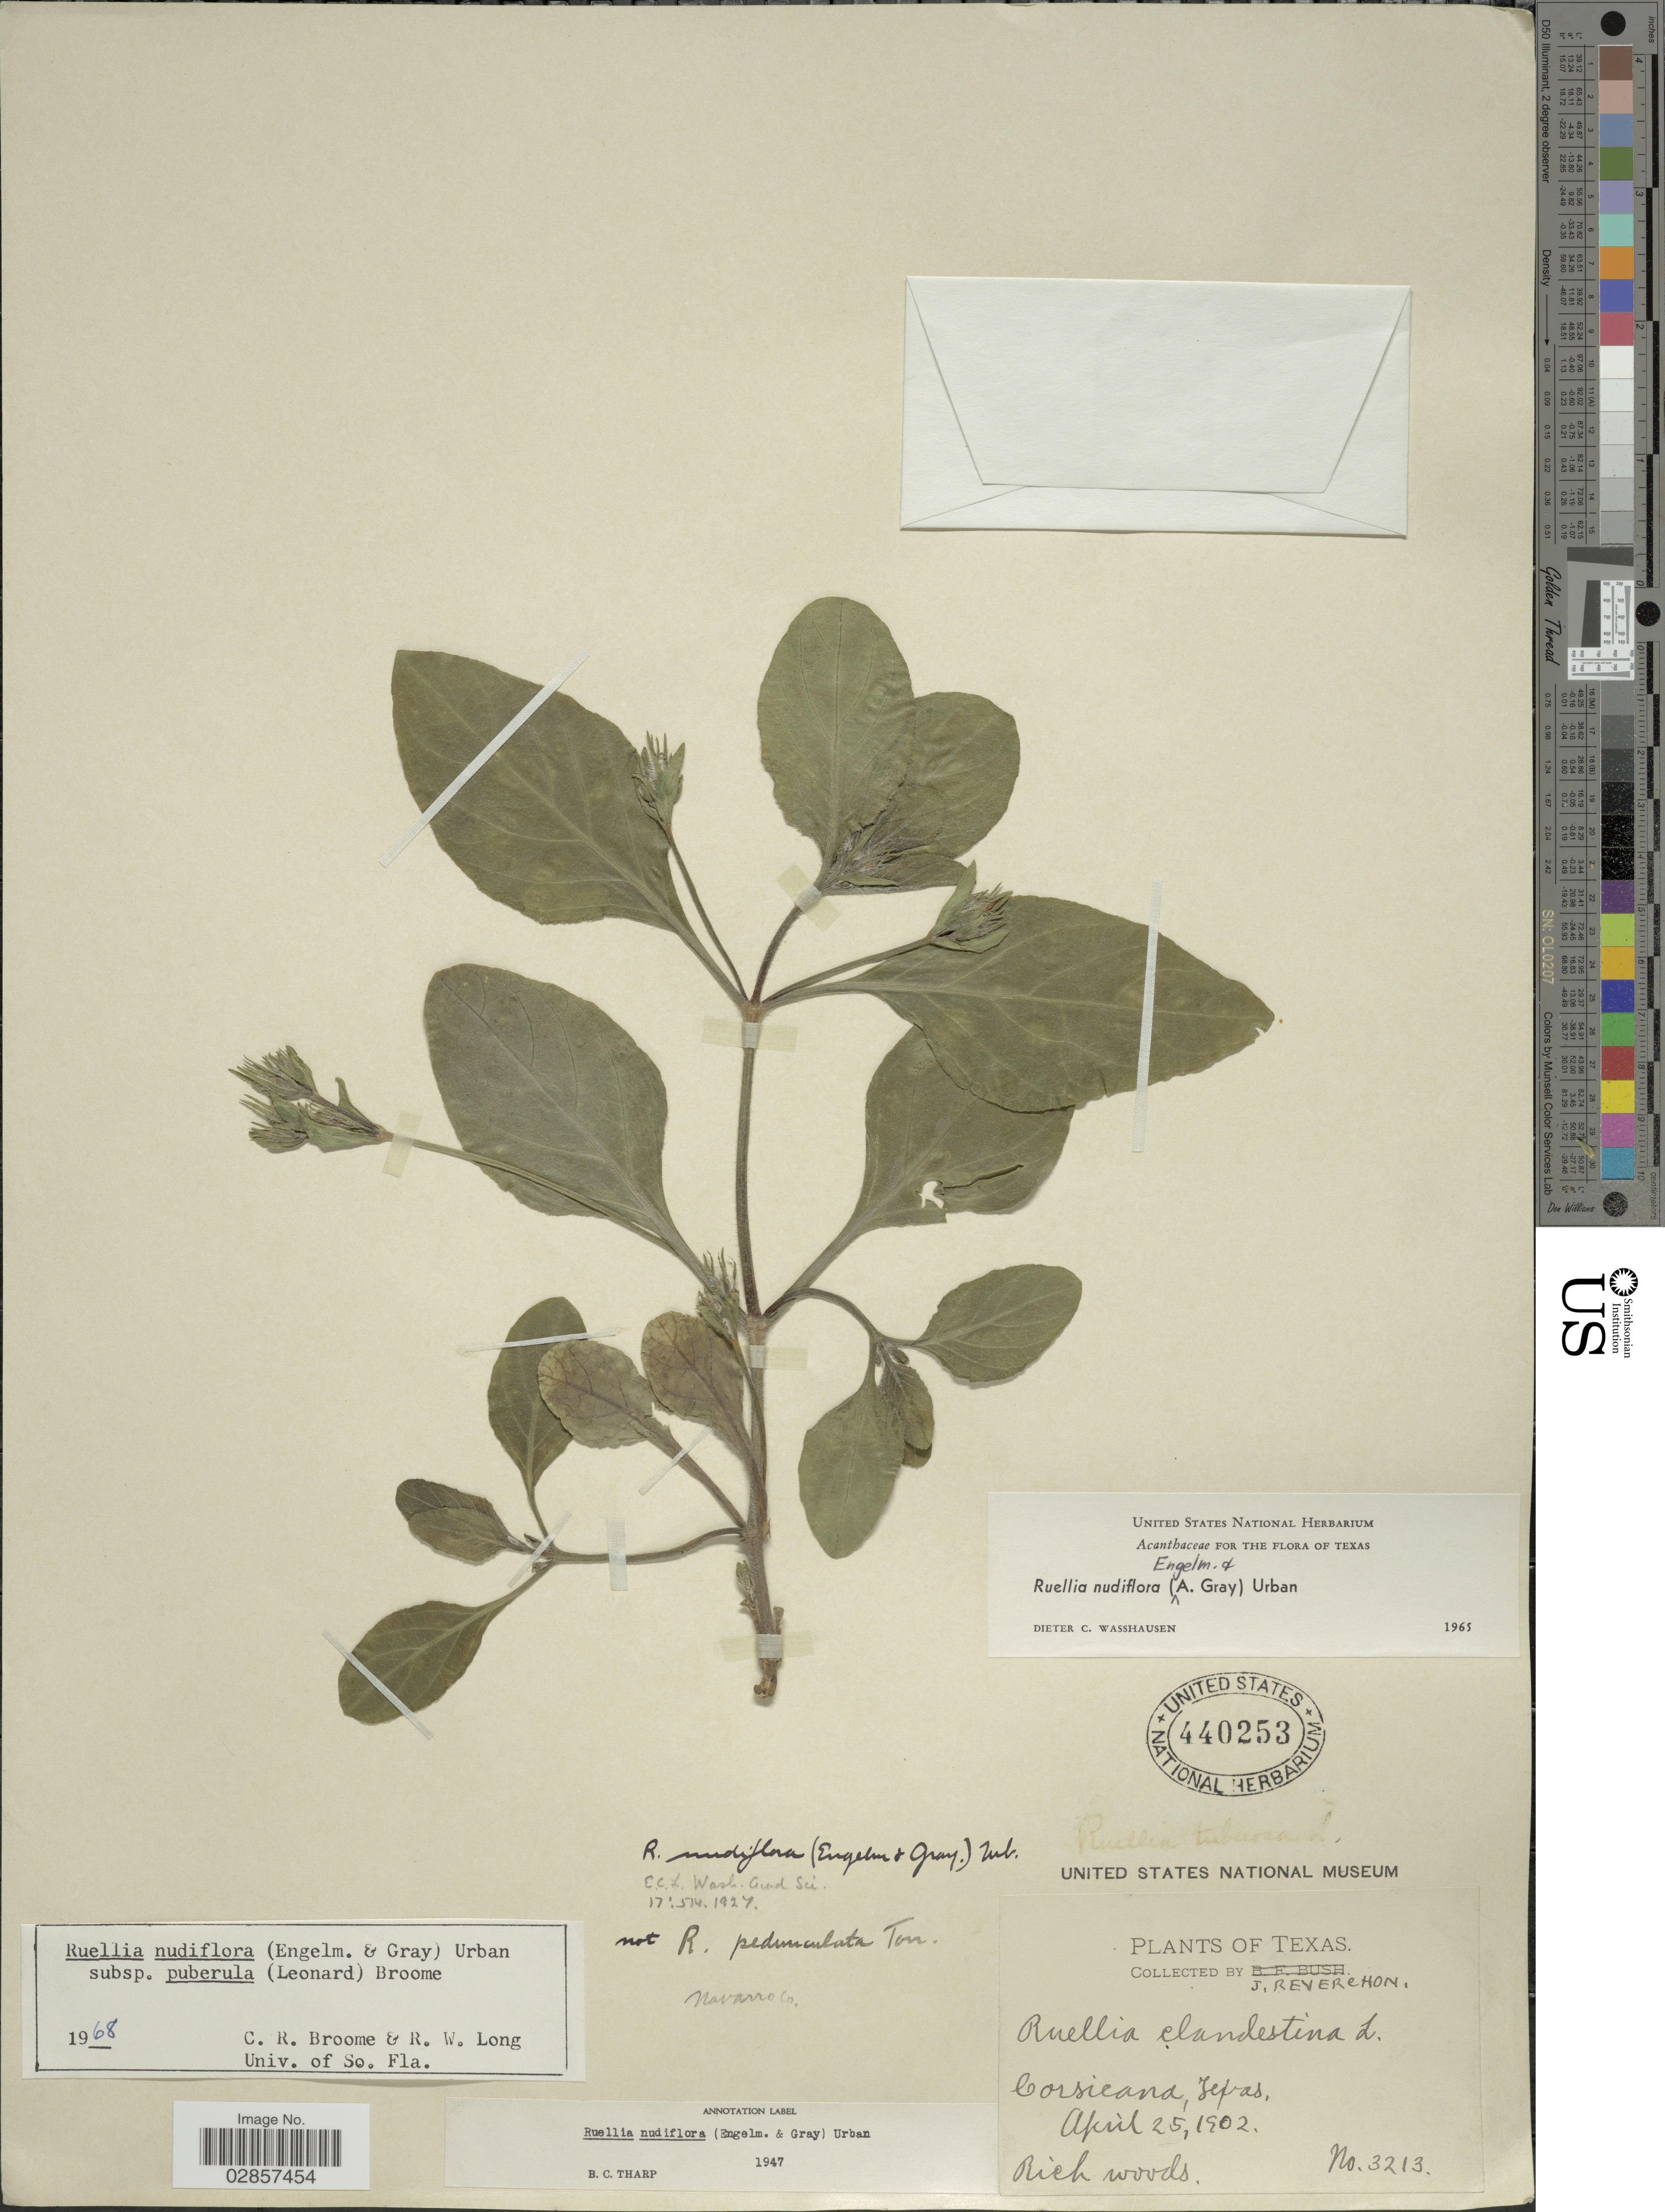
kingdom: Plantae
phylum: Tracheophyta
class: Magnoliopsida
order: Lamiales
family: Acanthaceae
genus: Ruellia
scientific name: Ruellia nudiflora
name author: (Engelm. & A. Gray) Urb.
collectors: J. Reverchon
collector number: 3213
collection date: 1902-04-25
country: United States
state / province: Texas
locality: Corsicana, Navarro Co.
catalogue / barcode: US 440253